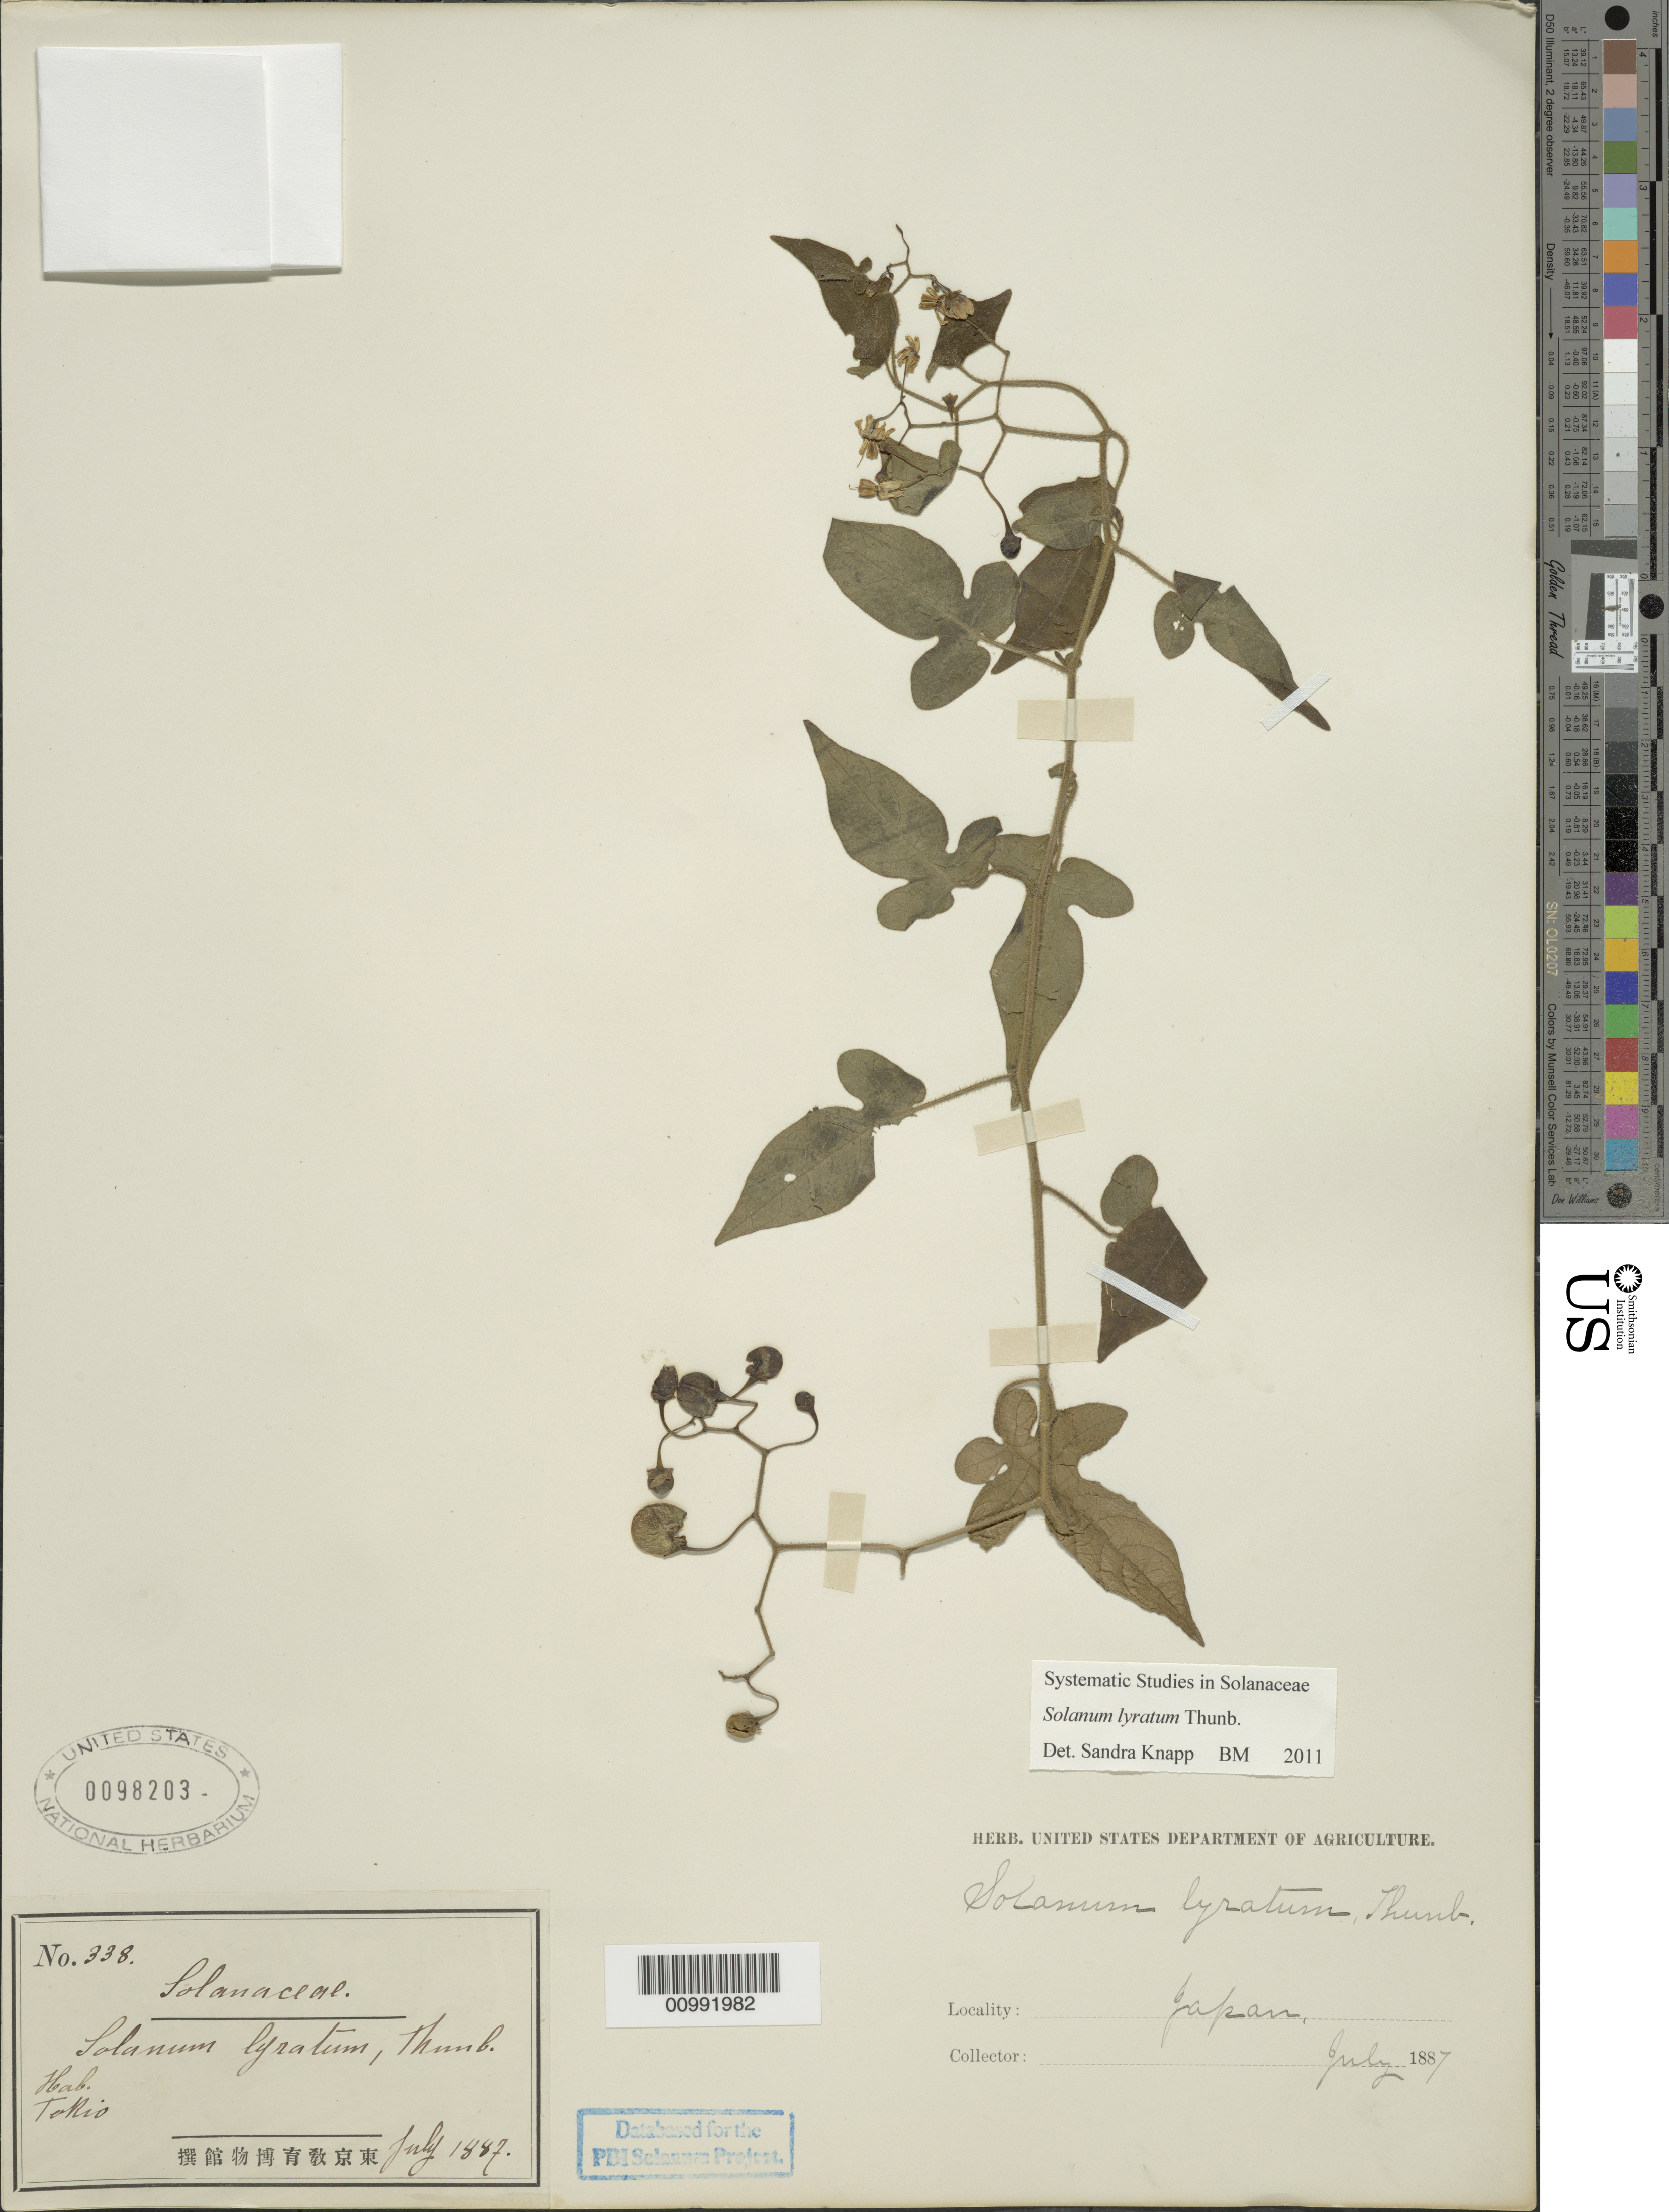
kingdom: Plantae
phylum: Tracheophyta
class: Magnoliopsida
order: Solanales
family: Solanaceae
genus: Solanum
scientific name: Solanum lyratum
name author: Thunb.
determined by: Knapp, S. D.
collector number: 338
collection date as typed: Jul 1887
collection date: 1887-07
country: Japan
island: Honshu I.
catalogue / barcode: US 98203